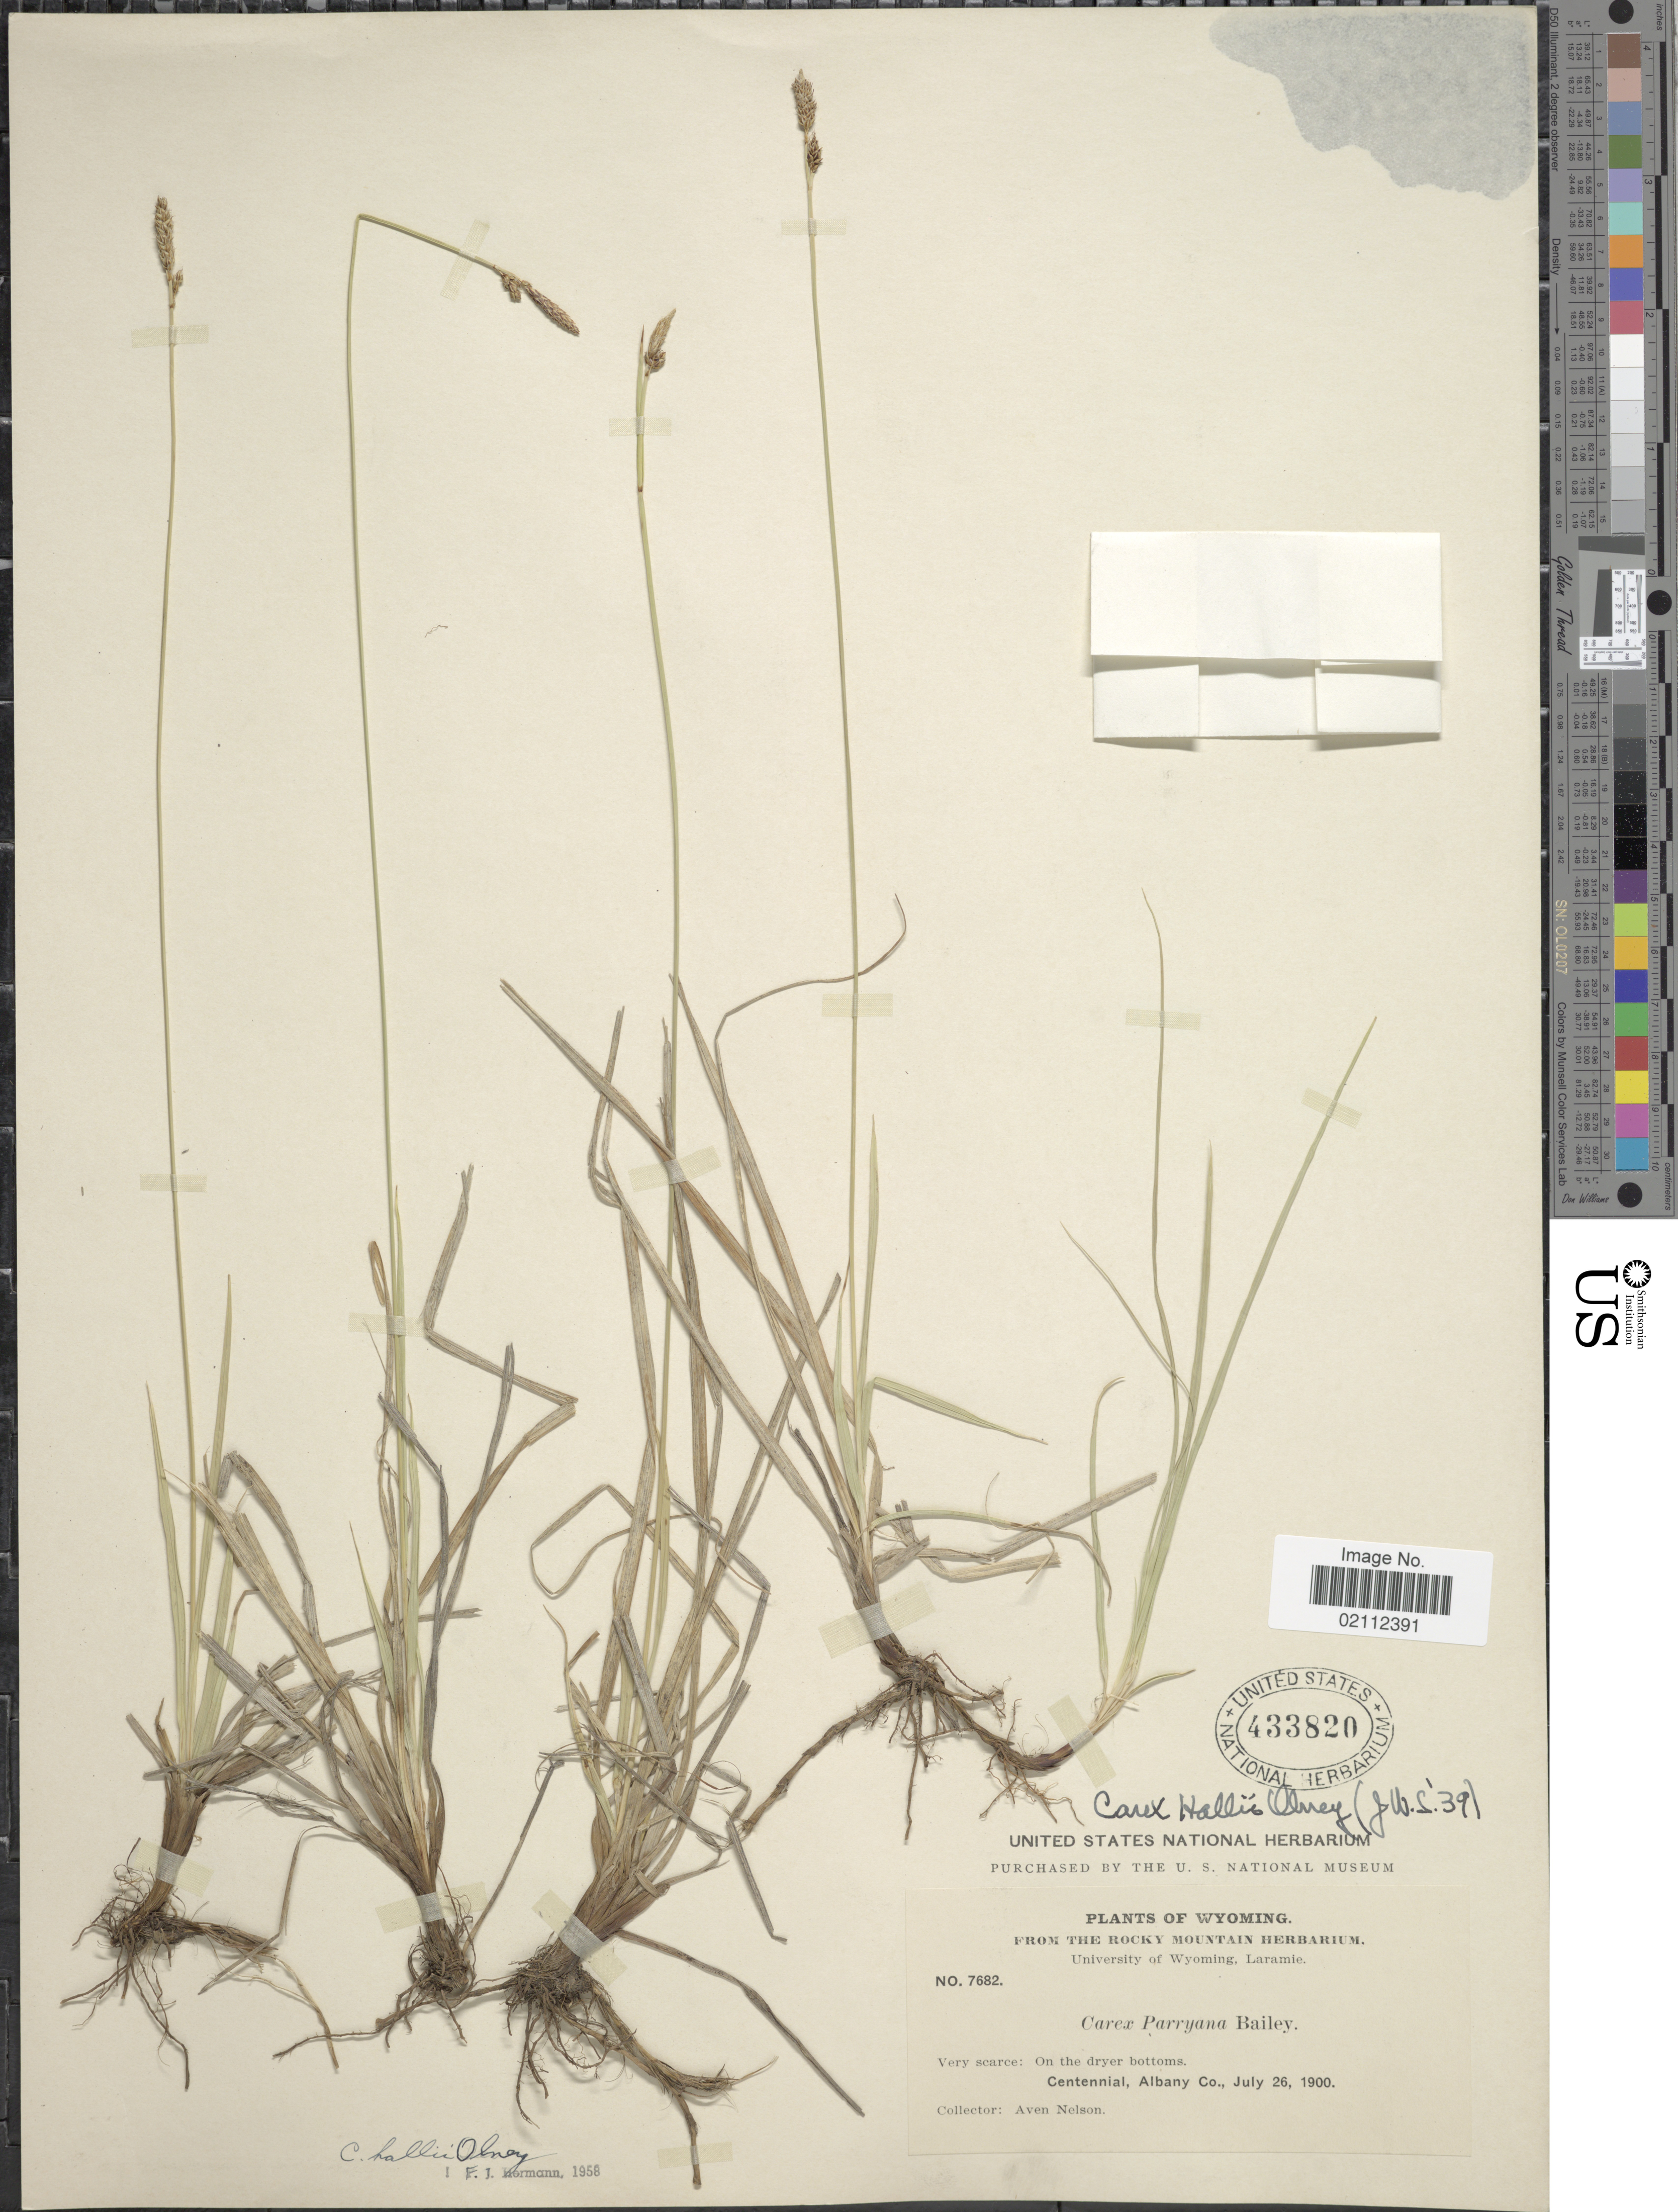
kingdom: Plantae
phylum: Tracheophyta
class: Liliopsida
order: Poales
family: Cyperaceae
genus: Carex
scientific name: Carex hallii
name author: Olney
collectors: A. Nelson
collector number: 7682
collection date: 1900-07-26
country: United States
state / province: Wyoming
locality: Centennial, Albany Co.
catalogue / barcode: US 433820